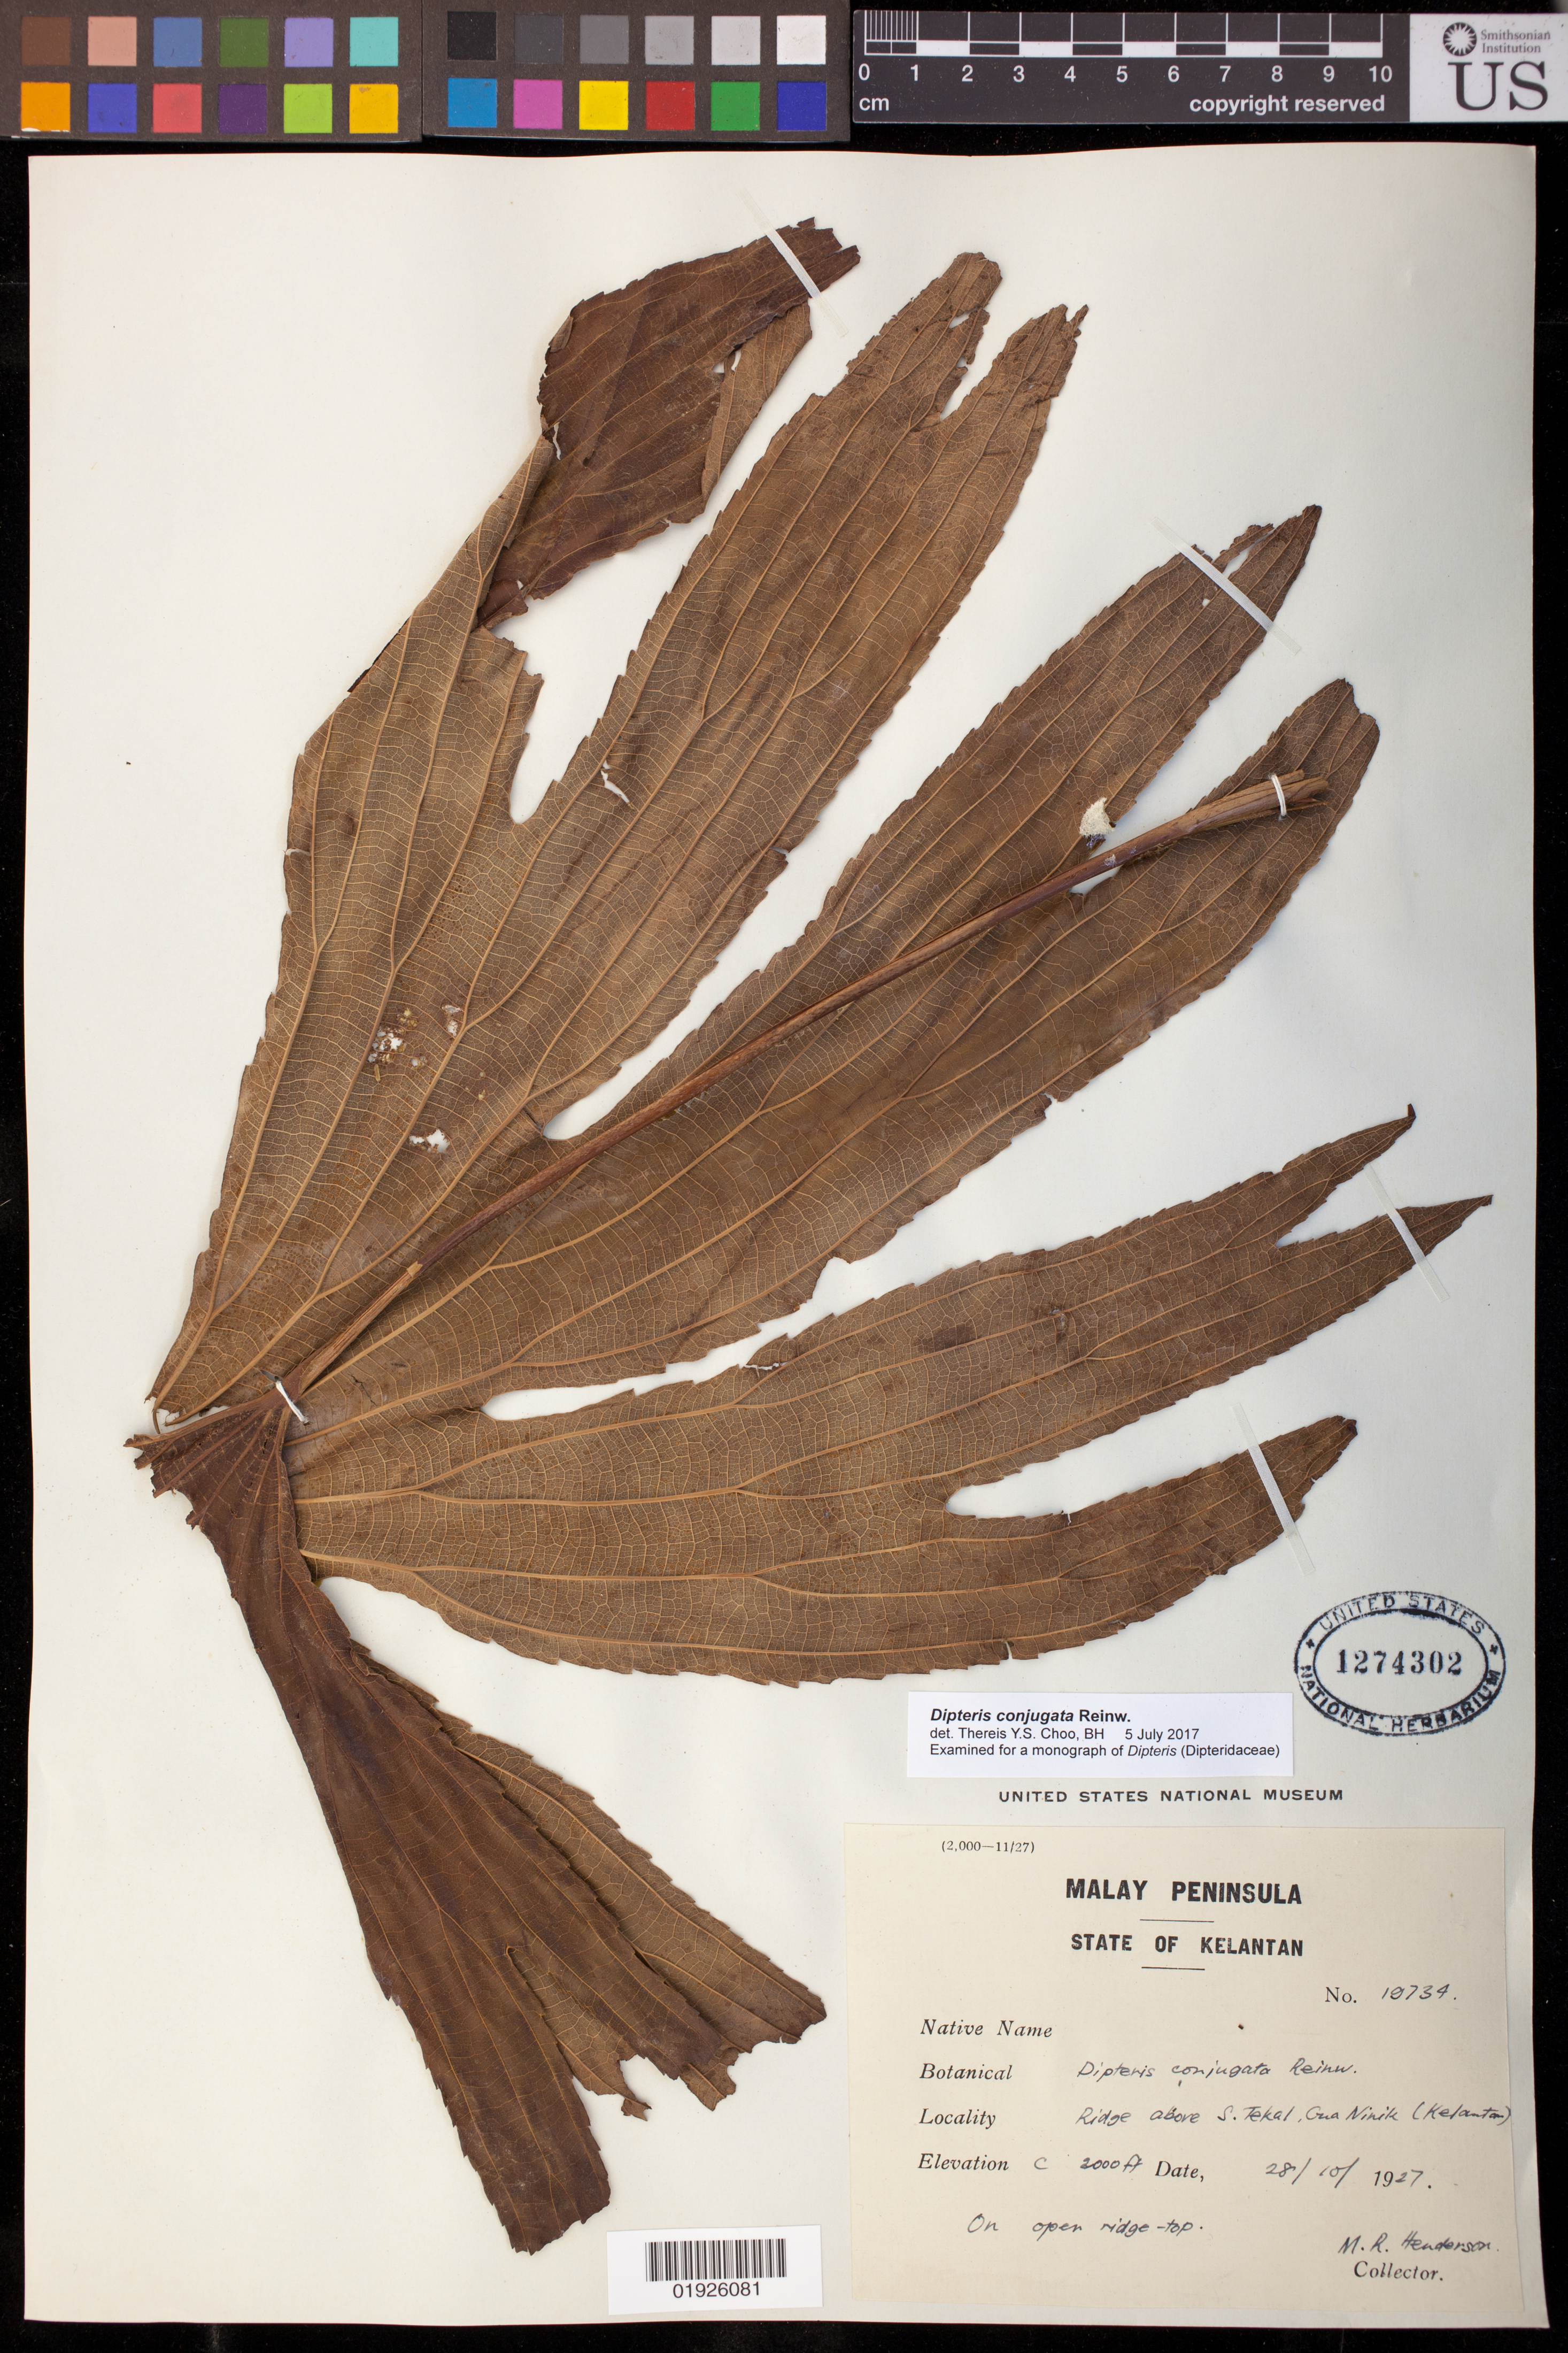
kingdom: Plantae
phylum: Tracheophyta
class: Polypodiopsida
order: Gleicheniales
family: Dipteridaceae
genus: Dipteris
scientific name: Dipteris conjugata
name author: Reinw.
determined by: Choo, Thereis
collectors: M. Henderson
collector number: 19734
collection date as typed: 28 Oct 1927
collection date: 1927-10-28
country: Malaysia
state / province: Kelantan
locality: Ridge above S. Tekal, Gua Ninik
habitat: On open ridge top.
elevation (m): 610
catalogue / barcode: US 1274302